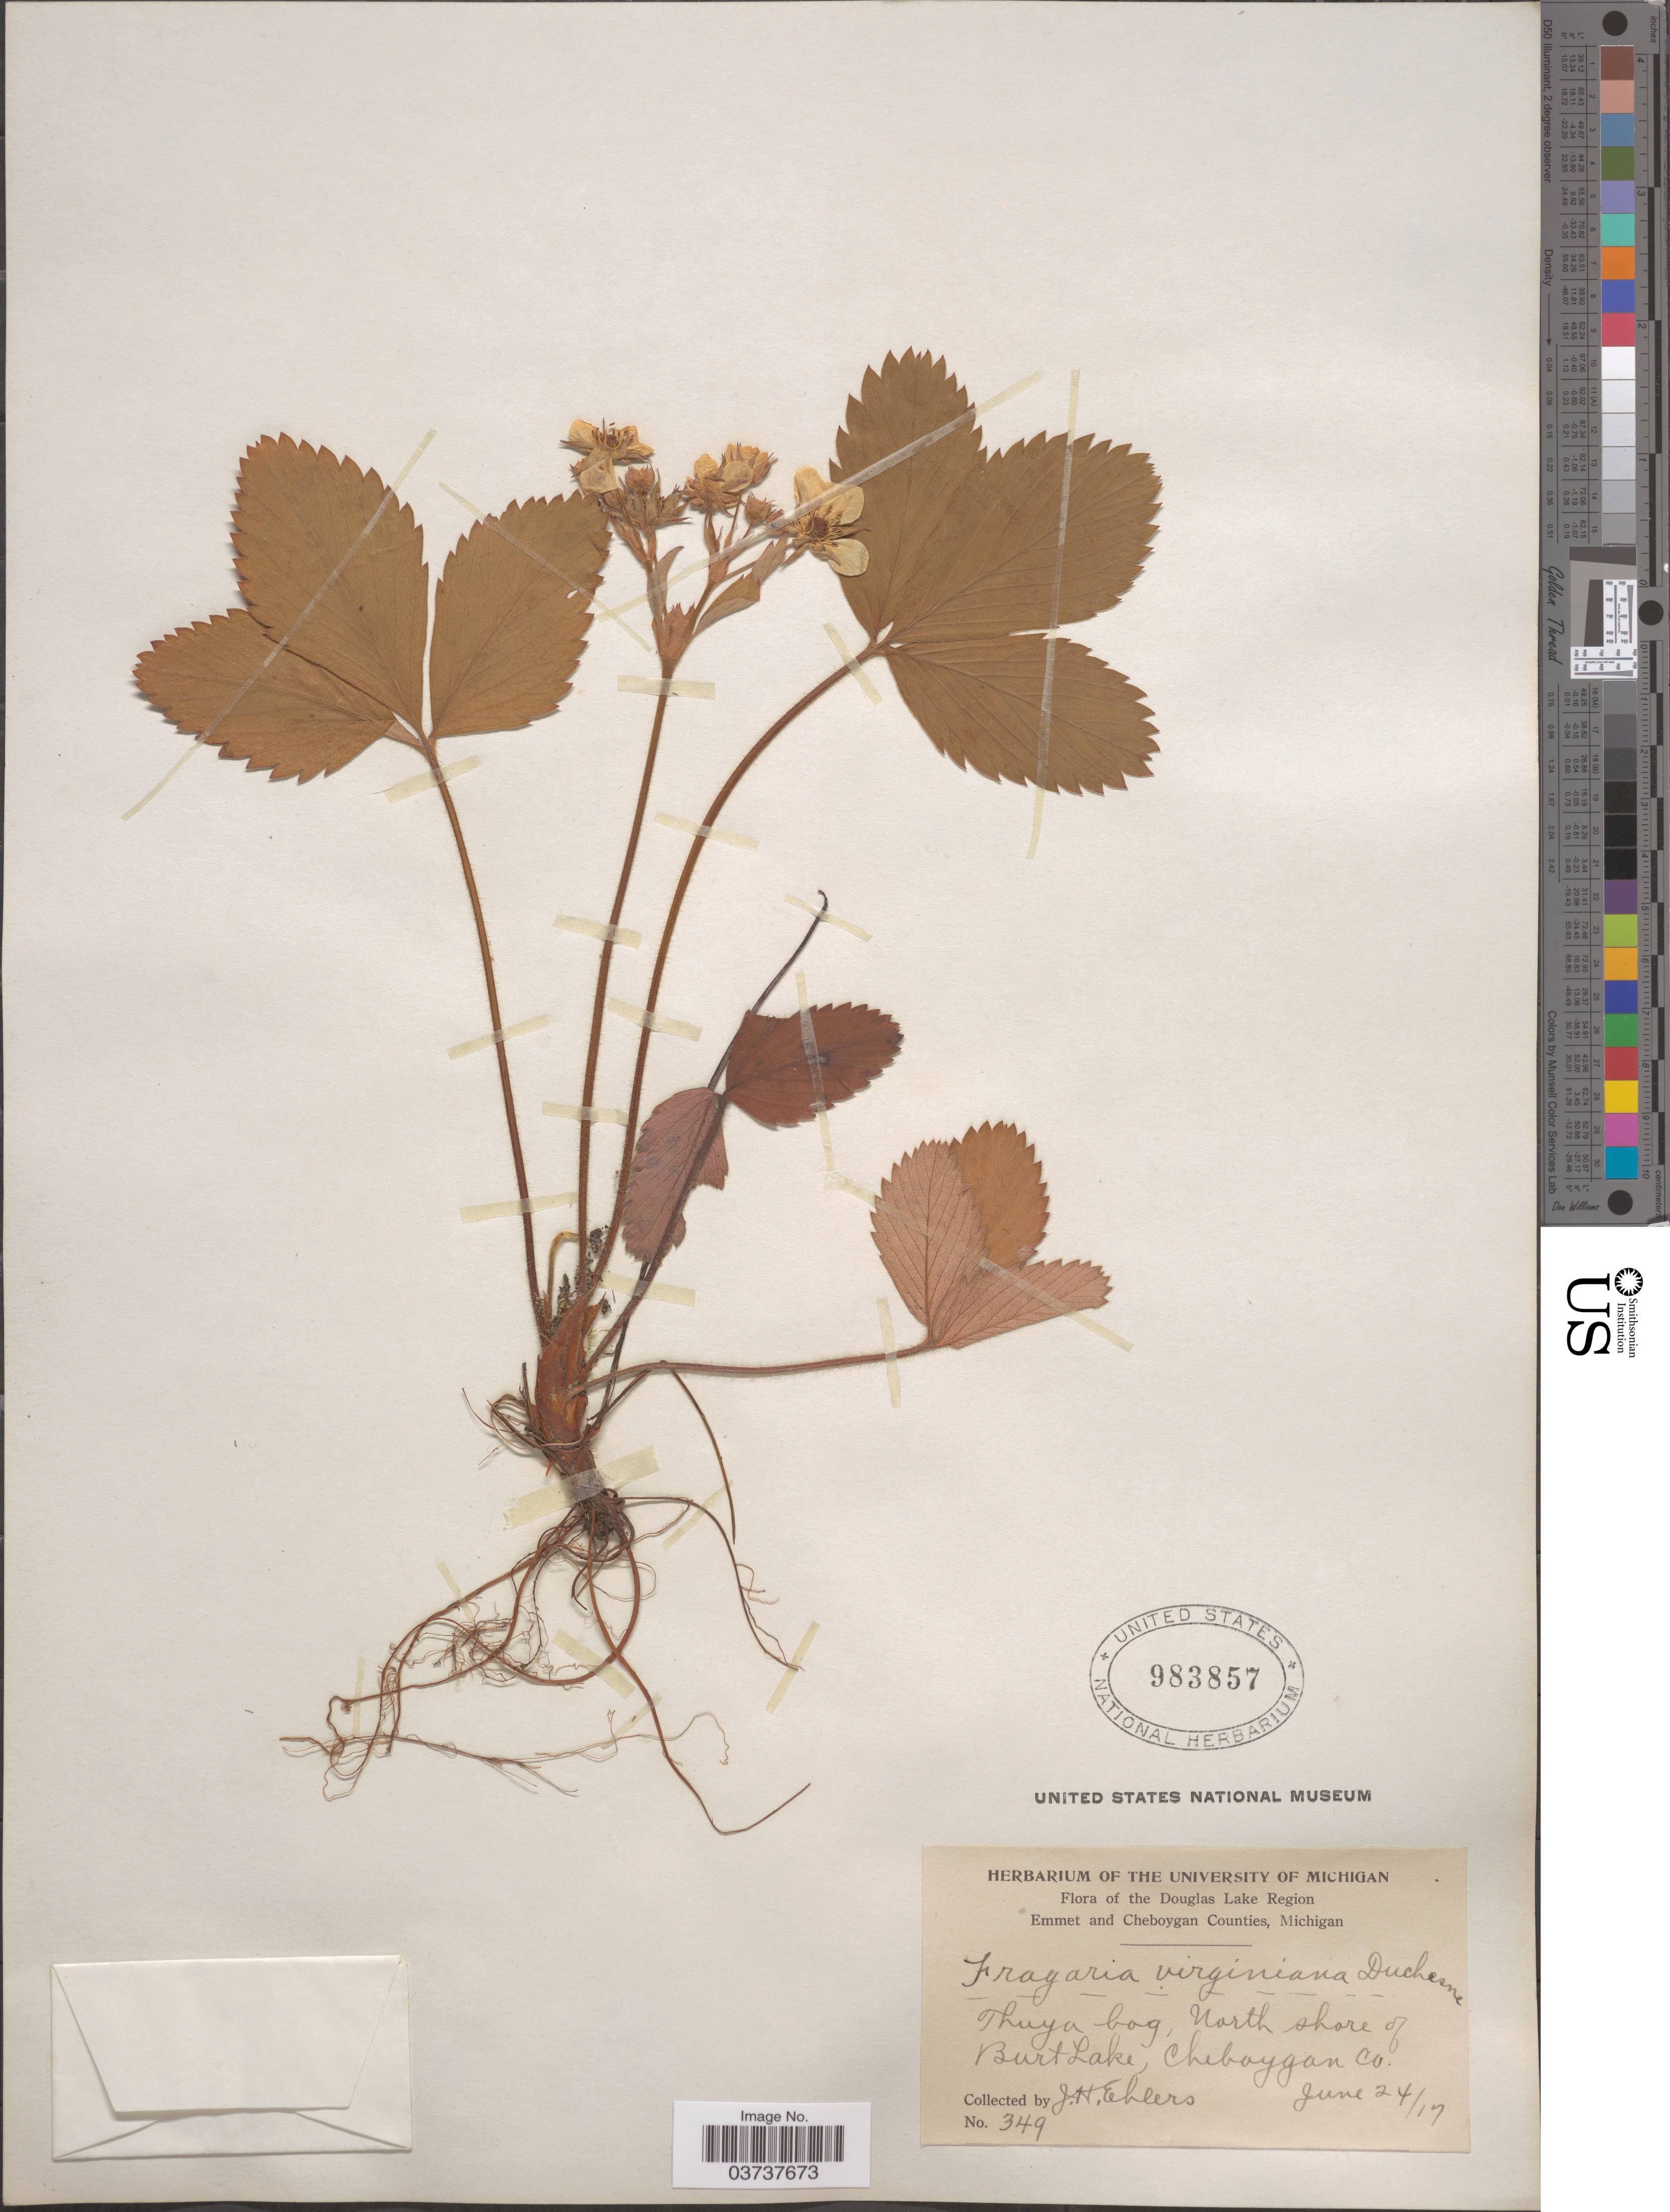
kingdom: Plantae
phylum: Tracheophyta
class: Magnoliopsida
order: Rosales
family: Rosaceae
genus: Fragaria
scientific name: Fragaria virginiana var. grayana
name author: (E. Vilm. ex Gay) Rydb.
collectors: J. H. Ehlers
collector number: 349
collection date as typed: Transcribed d/m/y: 24/6/17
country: United States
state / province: Michigan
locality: The Douglas Lake Region. Emmet and Cheboygan Counties. North shore of Burt Lake.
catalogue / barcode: US 983857